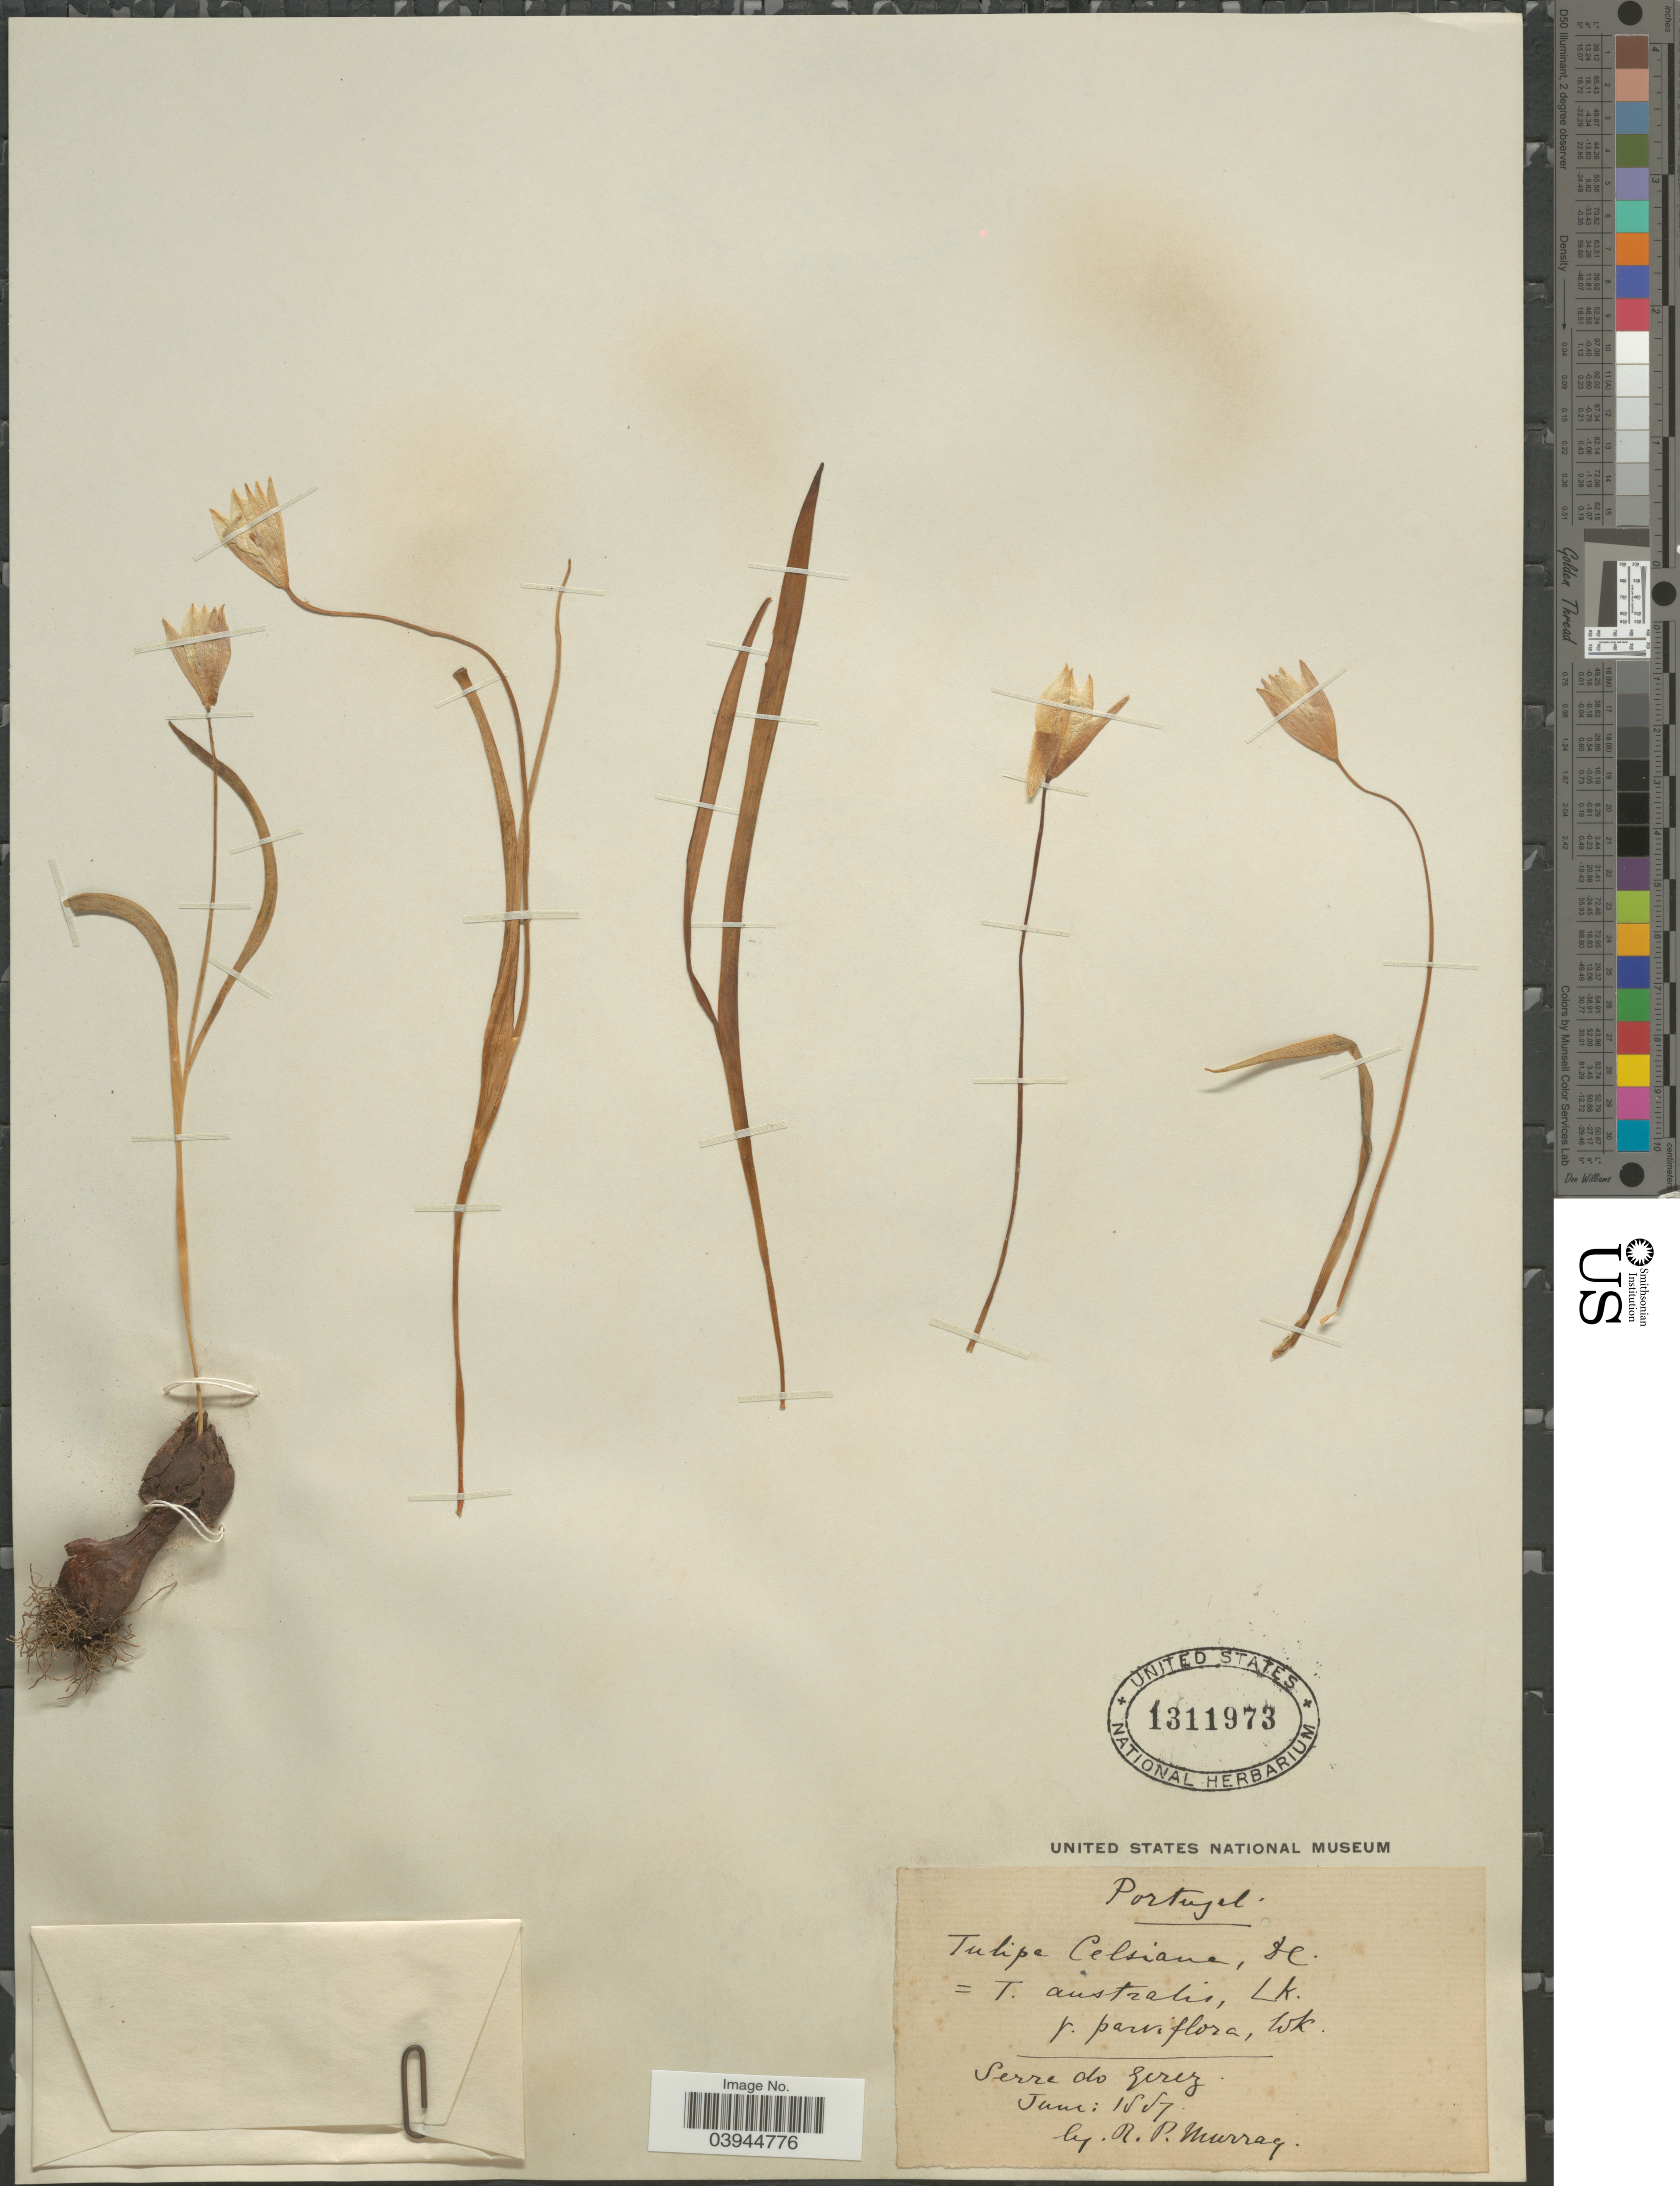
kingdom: Plantae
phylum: Tracheophyta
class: Liliopsida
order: Liliales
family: Liliaceae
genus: Tulipa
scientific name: Tulipa celsiana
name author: DC.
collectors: R. P. Murray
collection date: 1887-06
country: Portugal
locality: Serra do Gerez.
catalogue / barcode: US 1311973